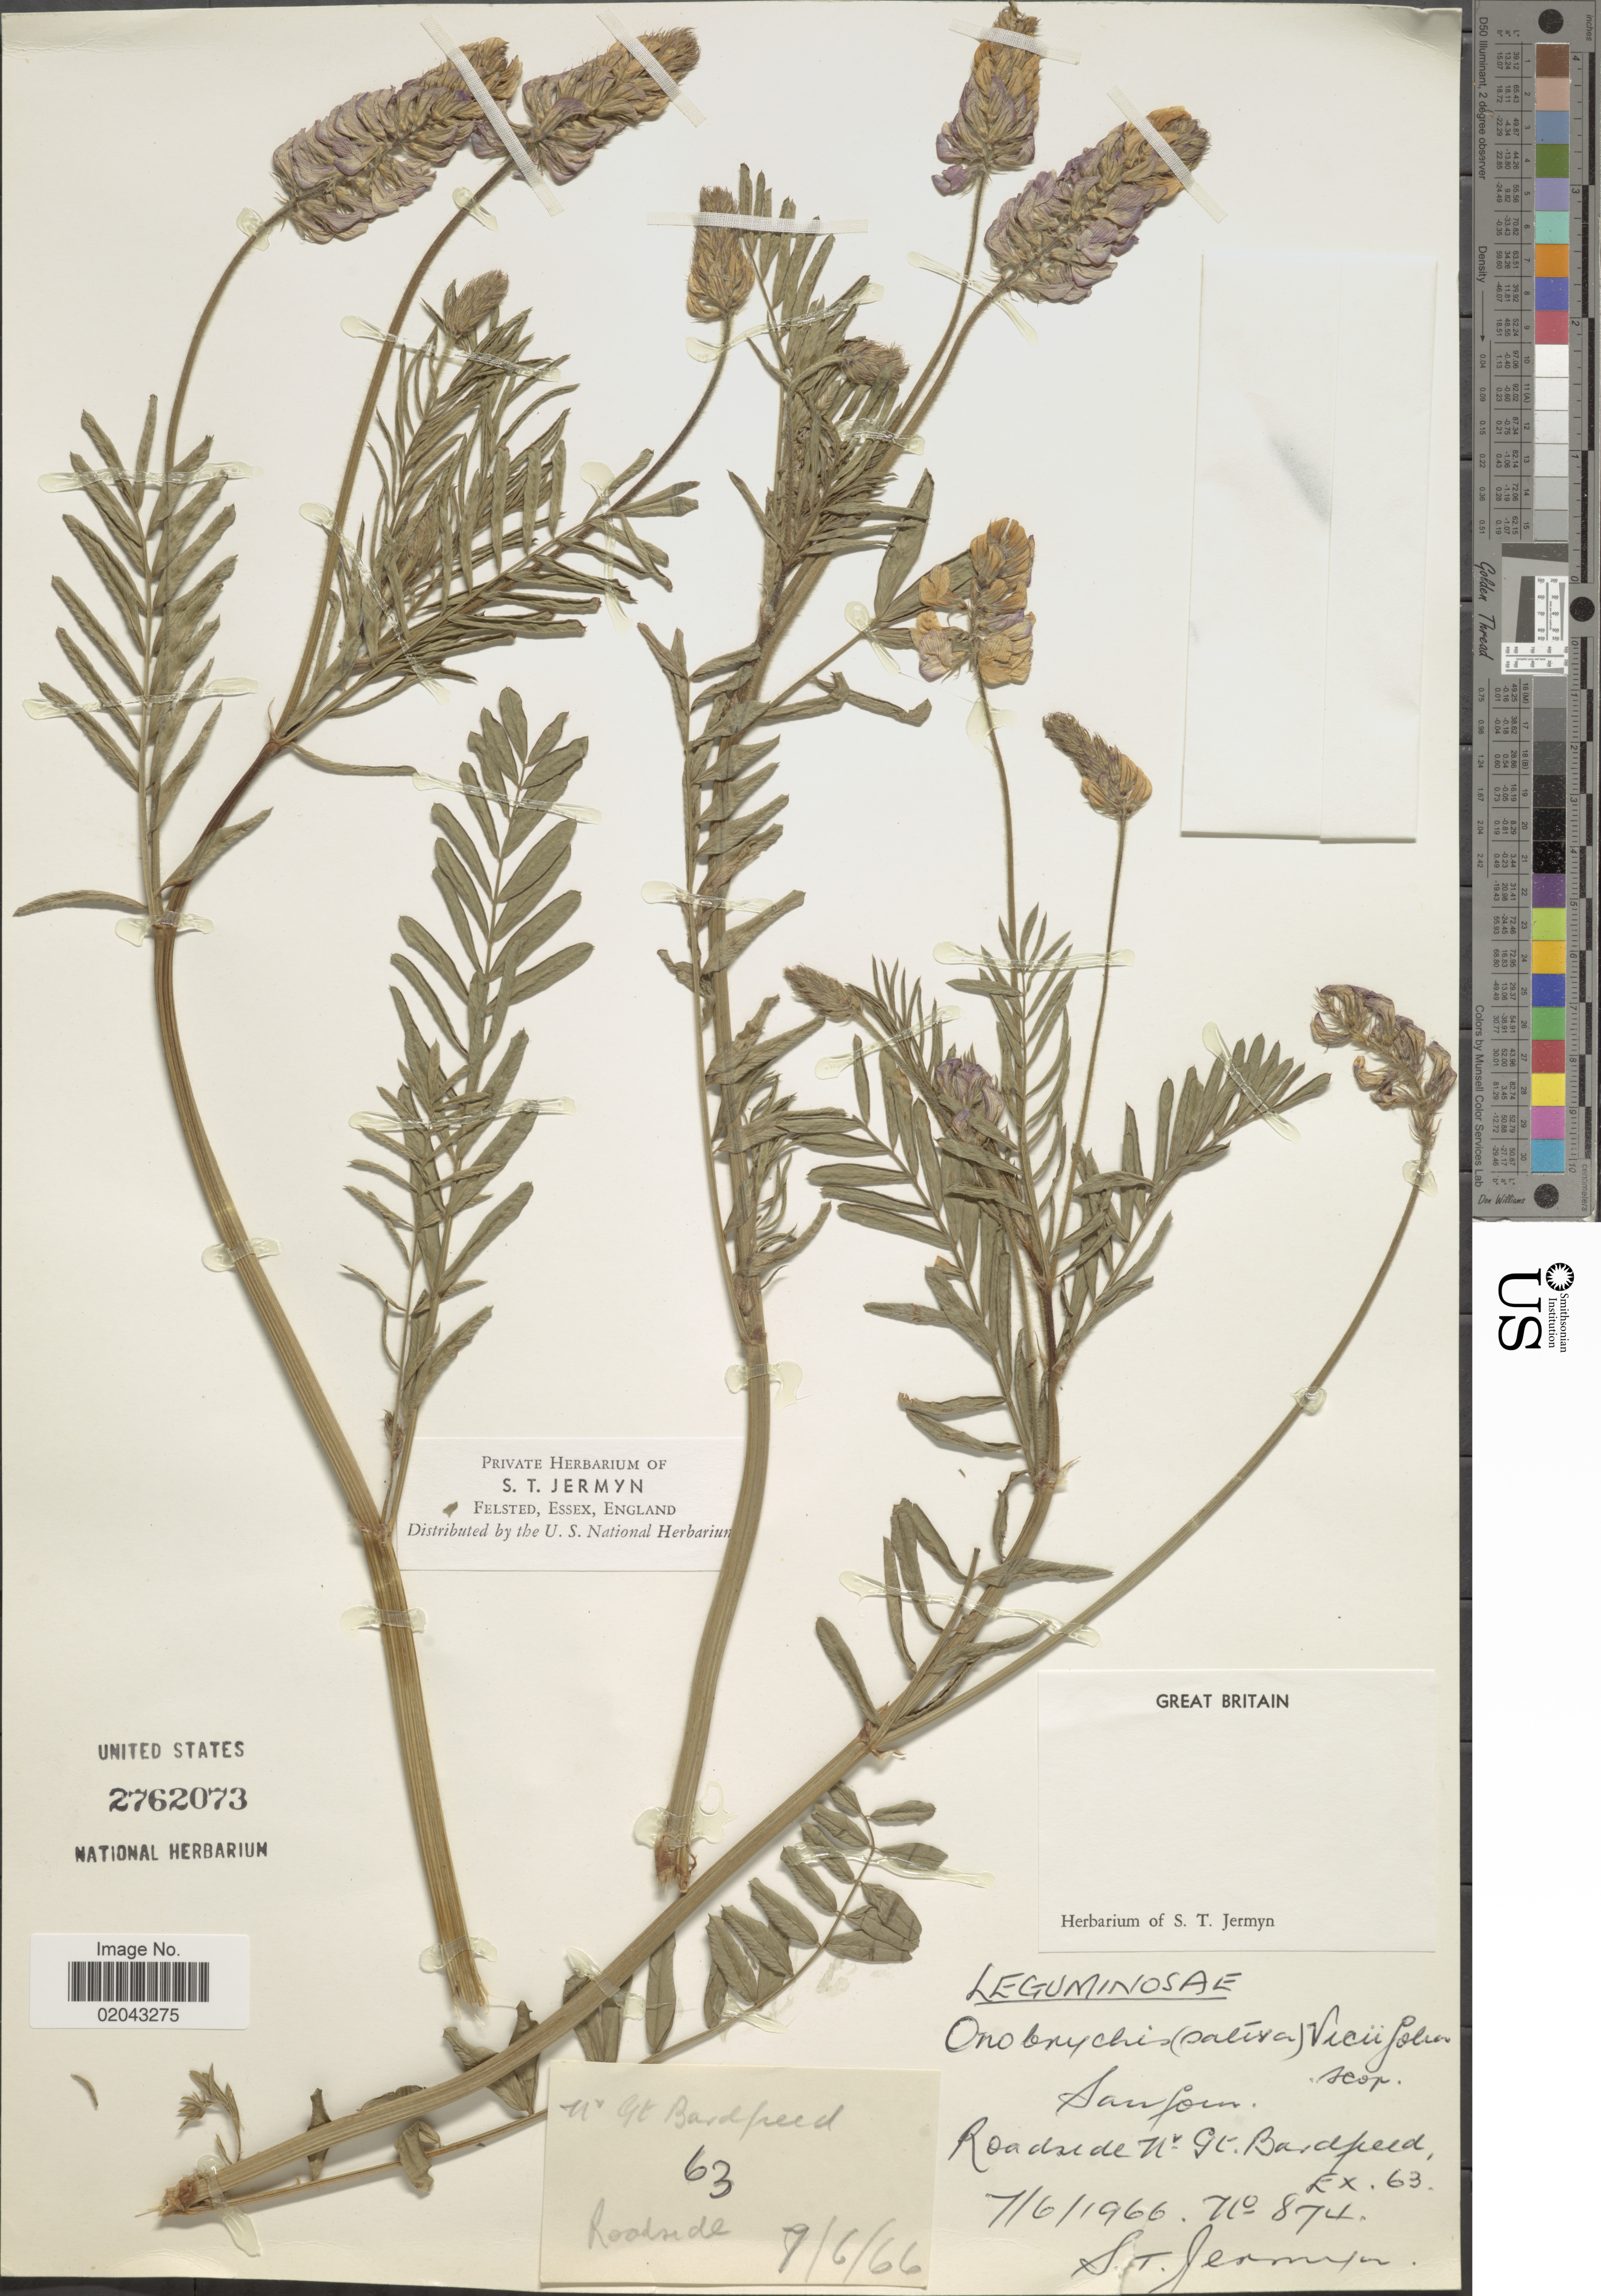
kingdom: Plantae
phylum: Tracheophyta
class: Magnoliopsida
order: Fabales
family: Fabaceae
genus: Onobrychis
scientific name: Onobrychis sativa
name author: Lam.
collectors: S. Jermyn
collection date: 1966-06-07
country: United Kingdom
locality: Great Britain, Roadside Nr. Gt. Bardfield.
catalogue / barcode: US 2762073